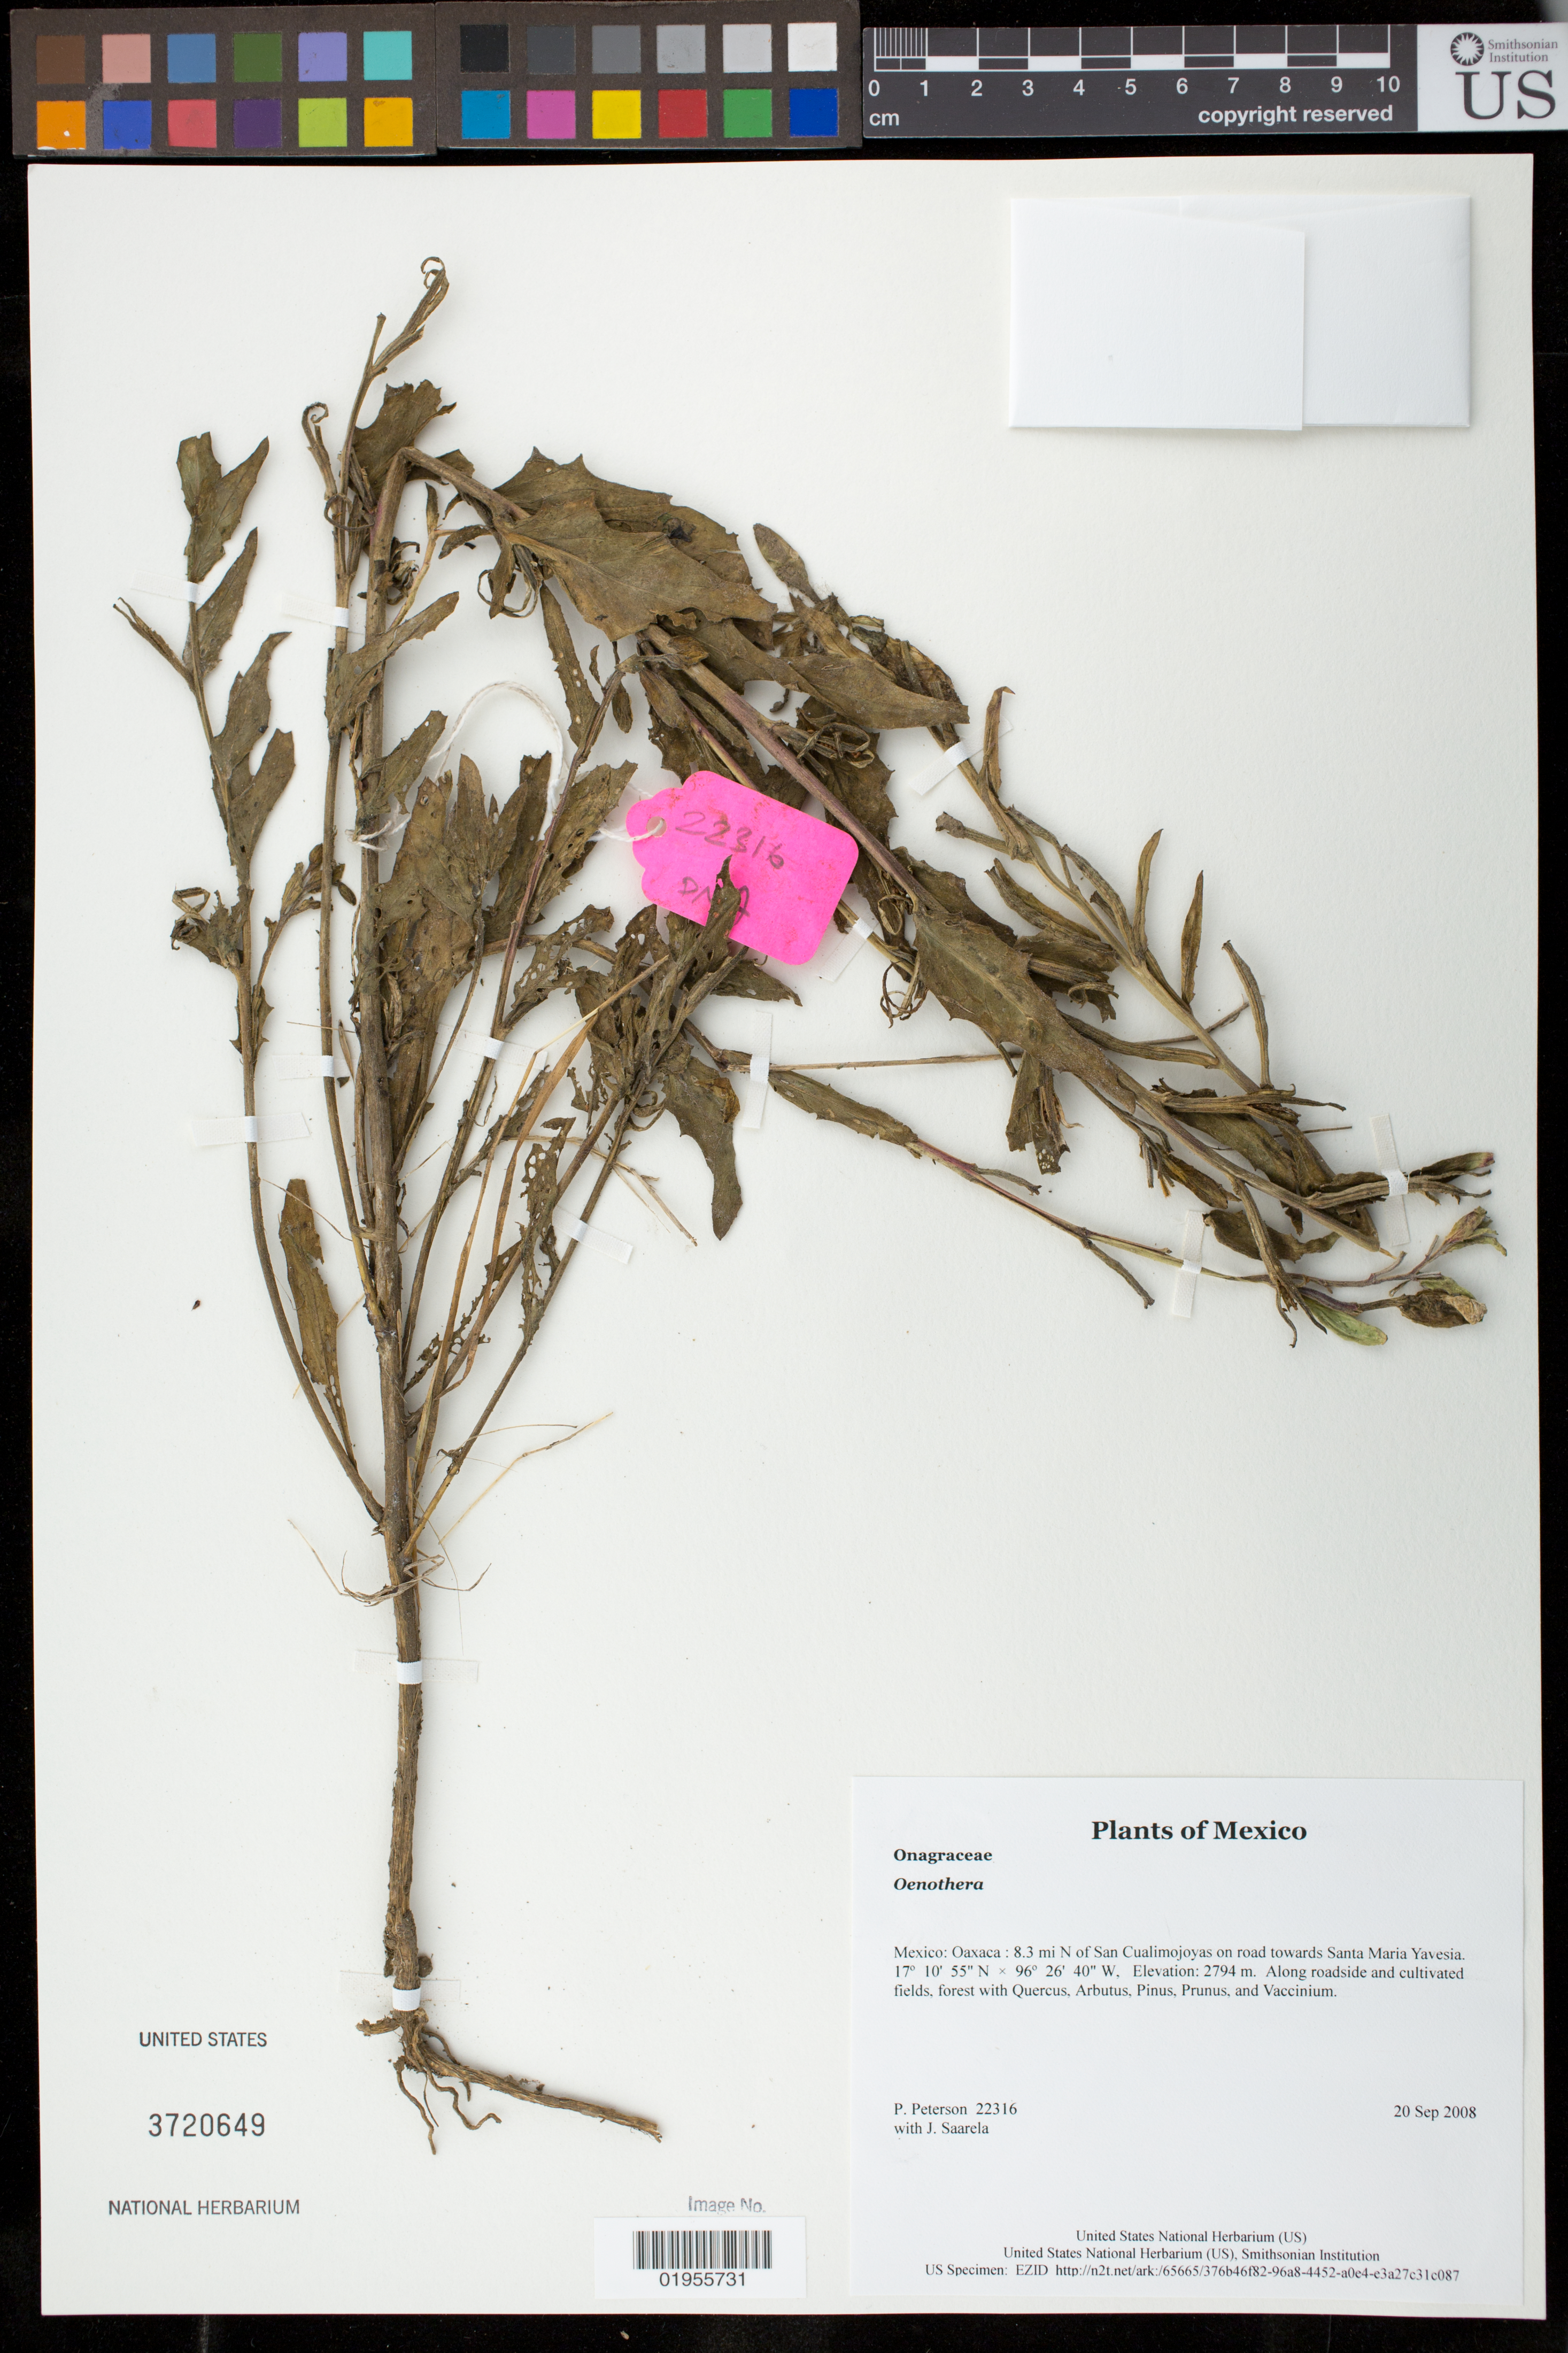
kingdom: Plantae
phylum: Tracheophyta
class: Magnoliopsida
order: Myrtales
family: Onagraceae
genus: Oenothera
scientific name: Oenothera pubescens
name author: Willd. ex Spreng.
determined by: Wagner, W. L., (BOT), Smithsonian Institution - National Museum of Natural History (UNITED STATES)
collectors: P. M. Peterson & J. Saarela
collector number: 22316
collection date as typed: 20 Sep 2008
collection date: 2008-09-20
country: Mexico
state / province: Oaxaca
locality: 8.3 mi N of San Cualimojoyas on road towards Santa Maria Yavesia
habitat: Along roadside and cultivated fields, forest with Quercus, Arbutus, Pinus, Prunus, and Vaccinium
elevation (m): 2794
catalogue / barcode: US 3720649